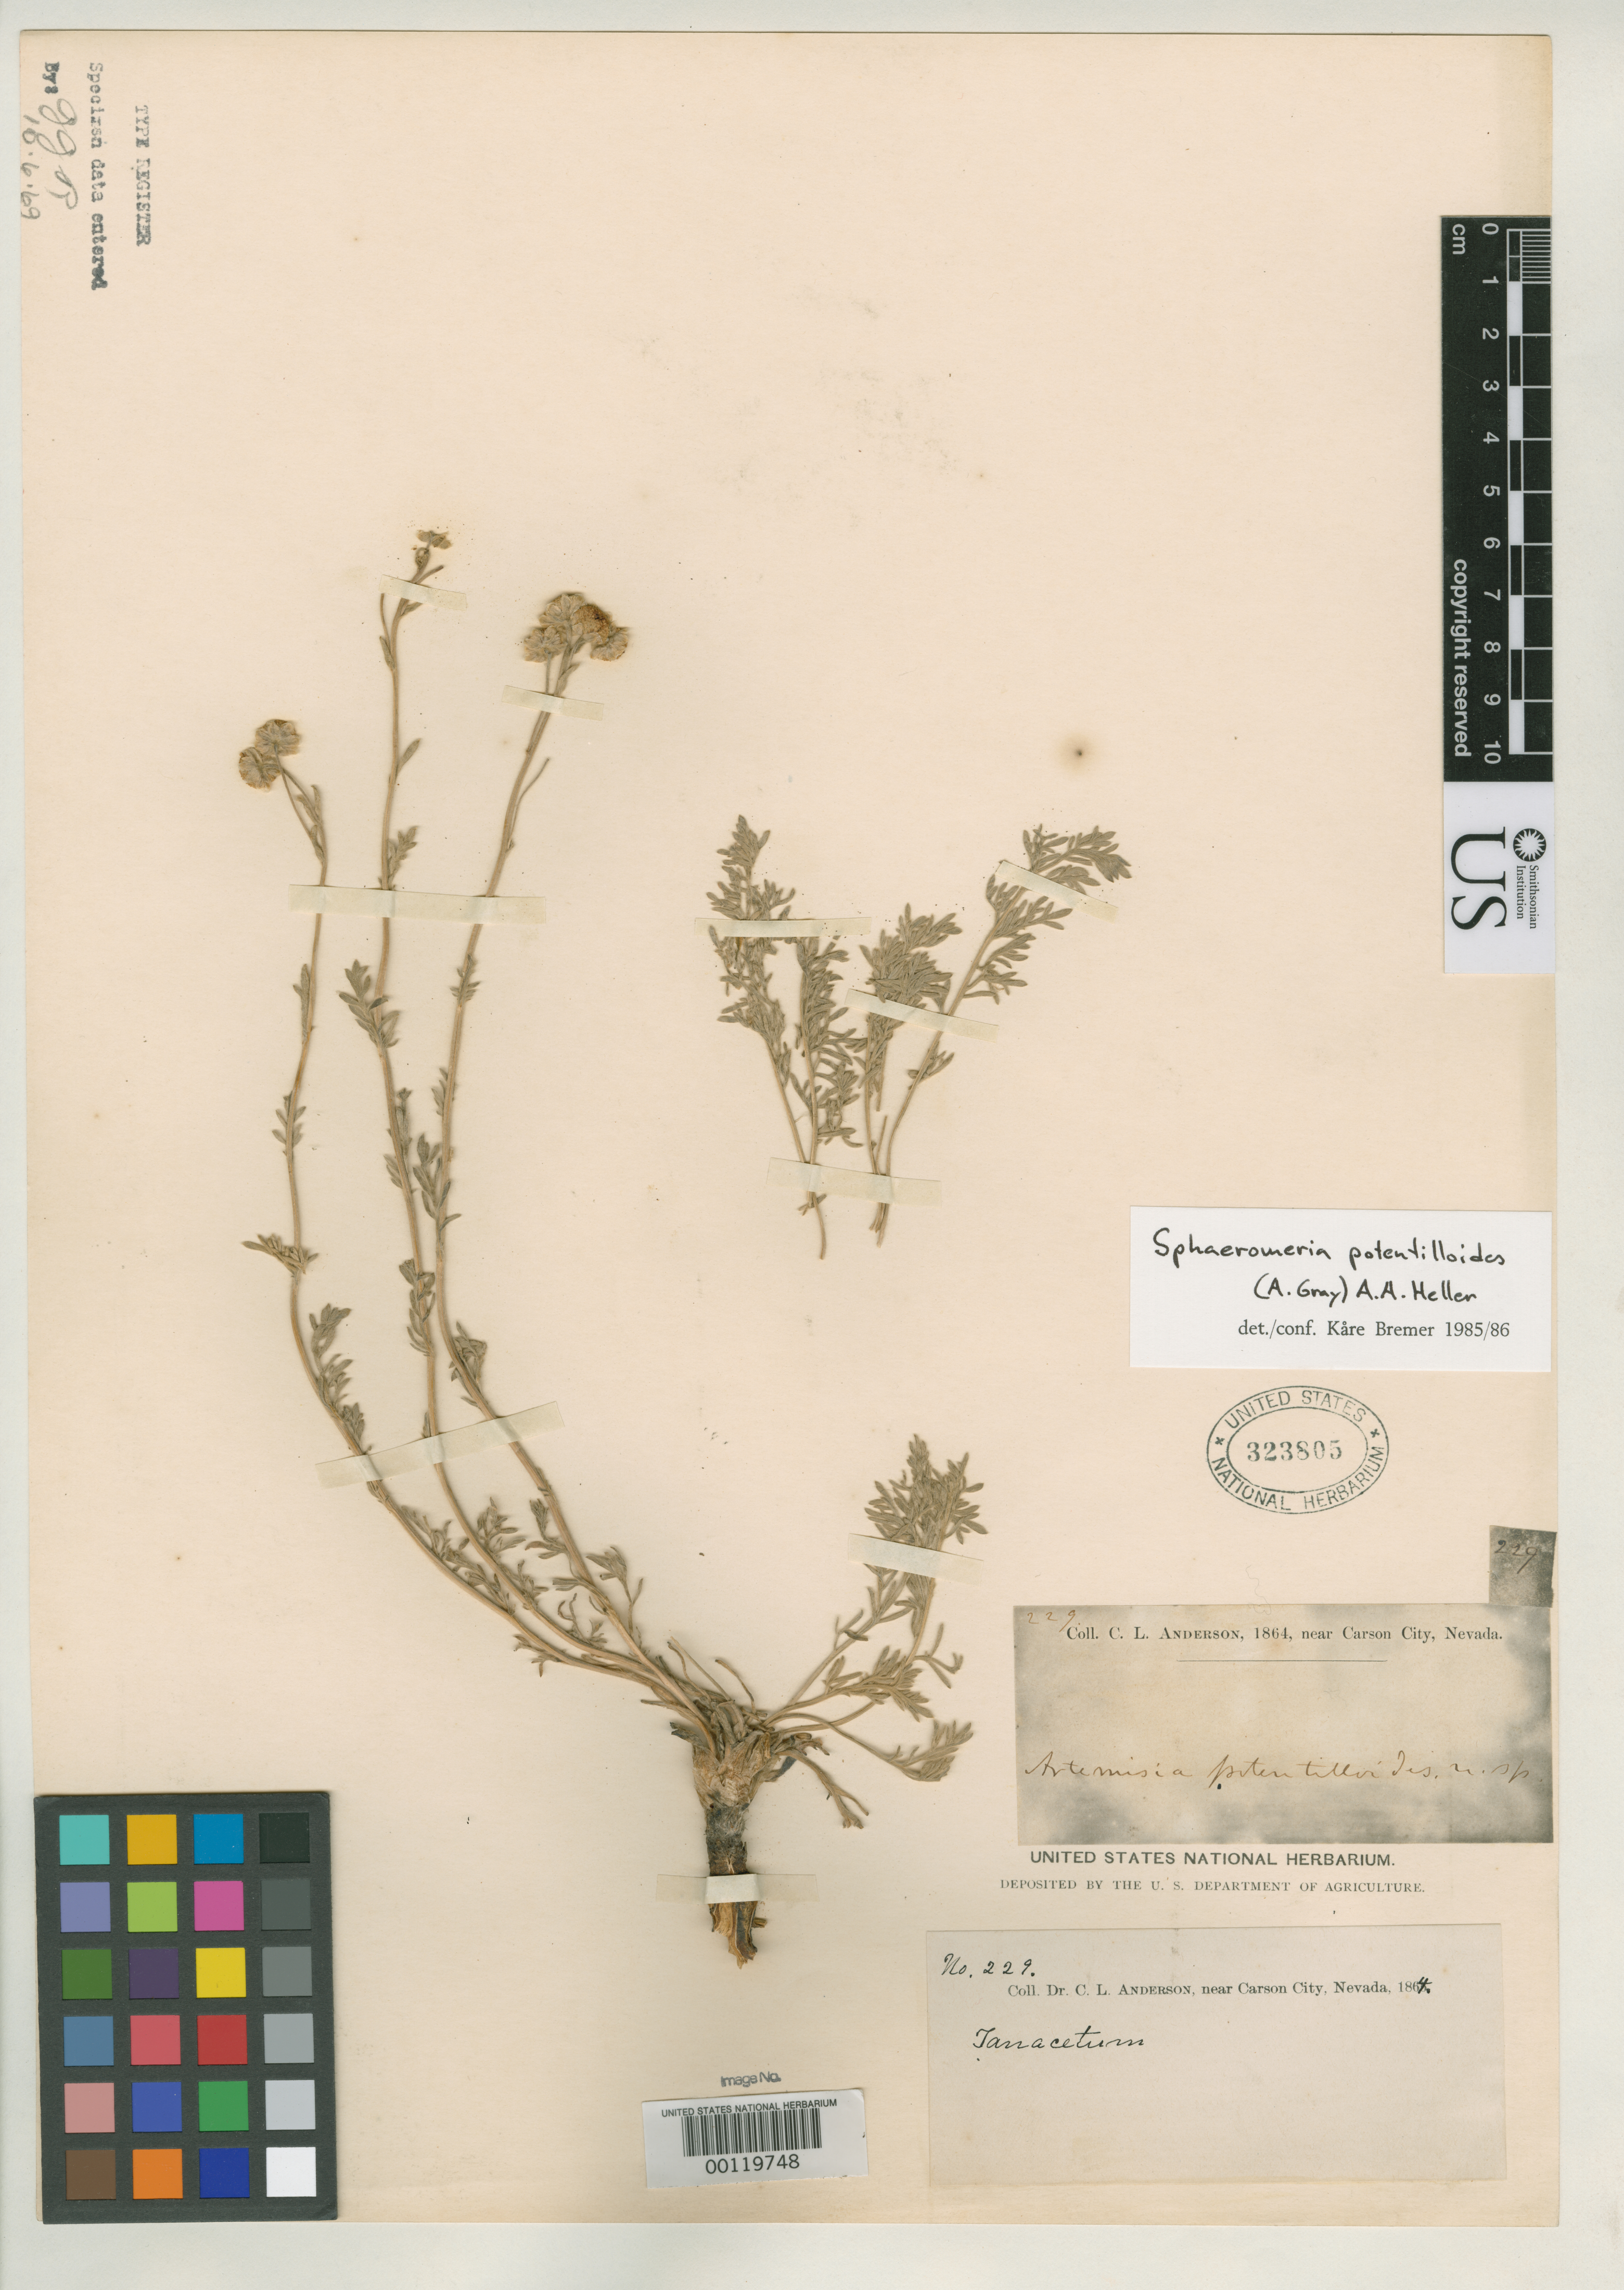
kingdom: Plantae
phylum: Tracheophyta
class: Magnoliopsida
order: Asterales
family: Asteraceae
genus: Artemisia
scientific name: Artemisia potentilloides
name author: A. Gray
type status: Isotype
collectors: C. L. Anderson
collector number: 229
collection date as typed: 1864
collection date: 1864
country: United States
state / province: Nevada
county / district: Ormsby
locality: Carson City.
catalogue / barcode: US 323805